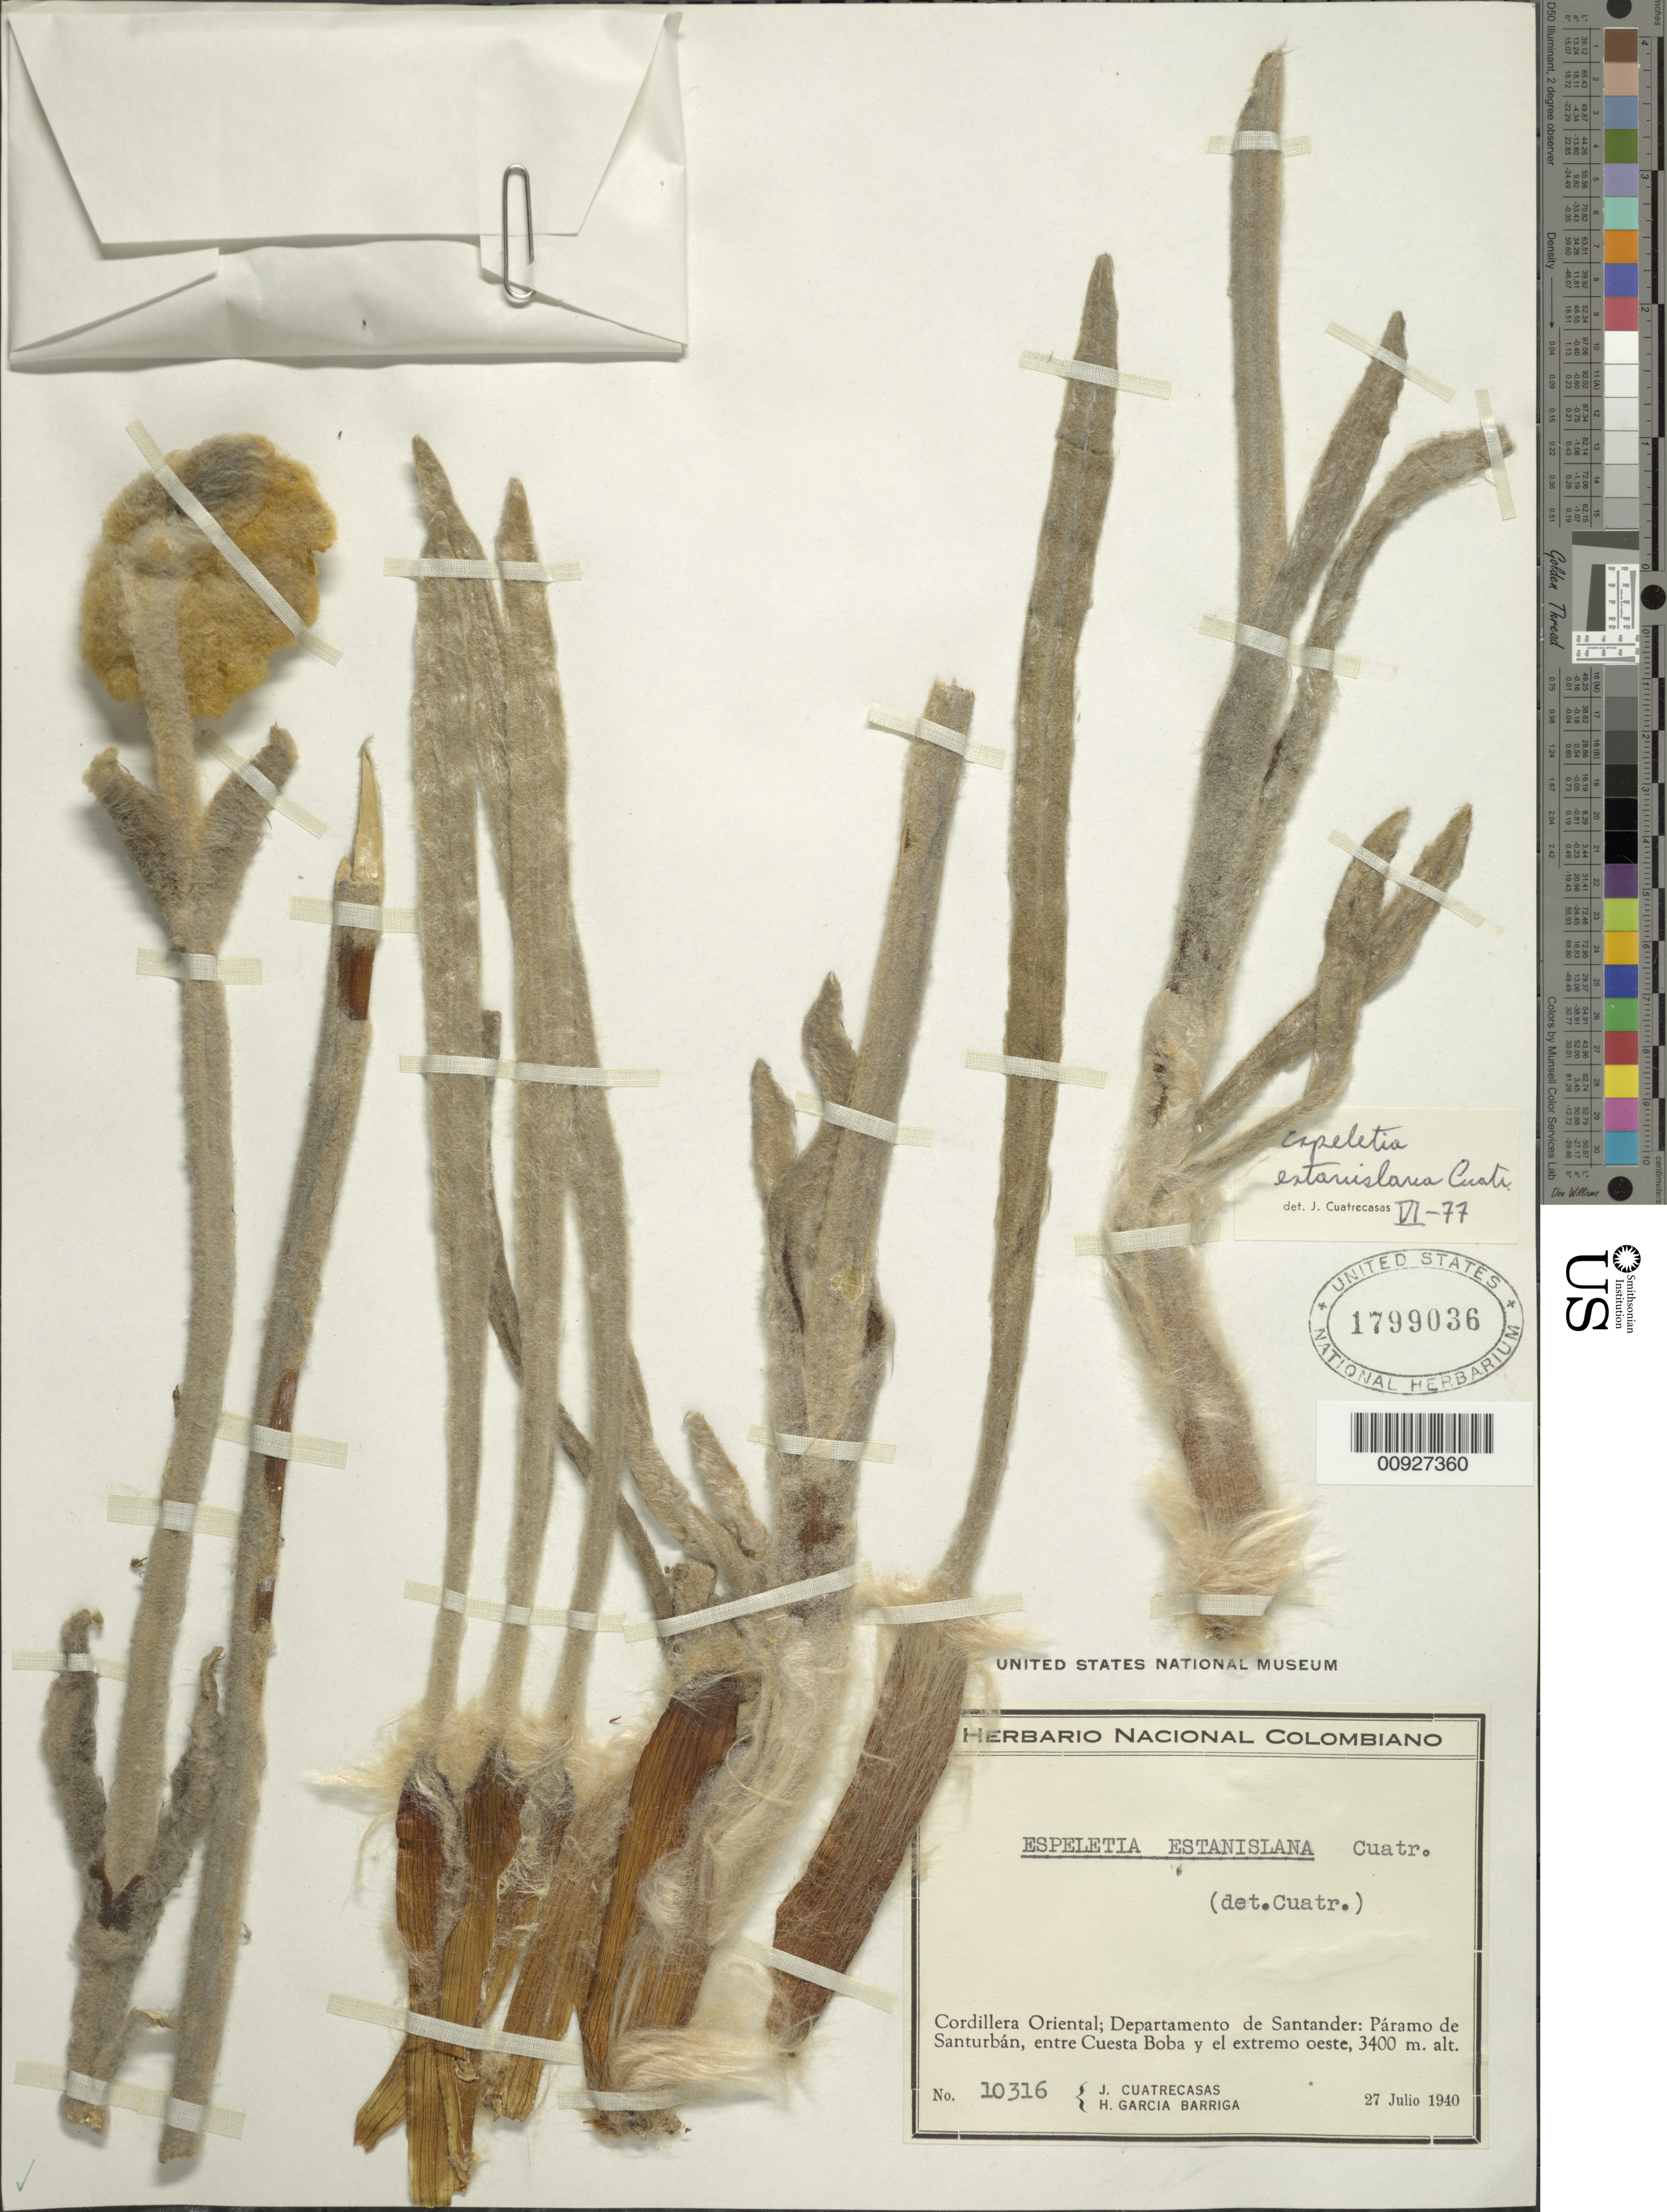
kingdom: Plantae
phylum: Tracheophyta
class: Magnoliopsida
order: Asterales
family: Asteraceae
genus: Espeletia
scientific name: Espeletia estanislana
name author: Cuatrec.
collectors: J. Cuatrecasas & H. García Barriga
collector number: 10316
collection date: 1940-07-27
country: Colombia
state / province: Santander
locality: Páramo de Santurbán. Cordillera Oriental; Páramo de Santurbán, entre Cuesta Boba y el extremo oeste.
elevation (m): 3400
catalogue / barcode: US 1799036